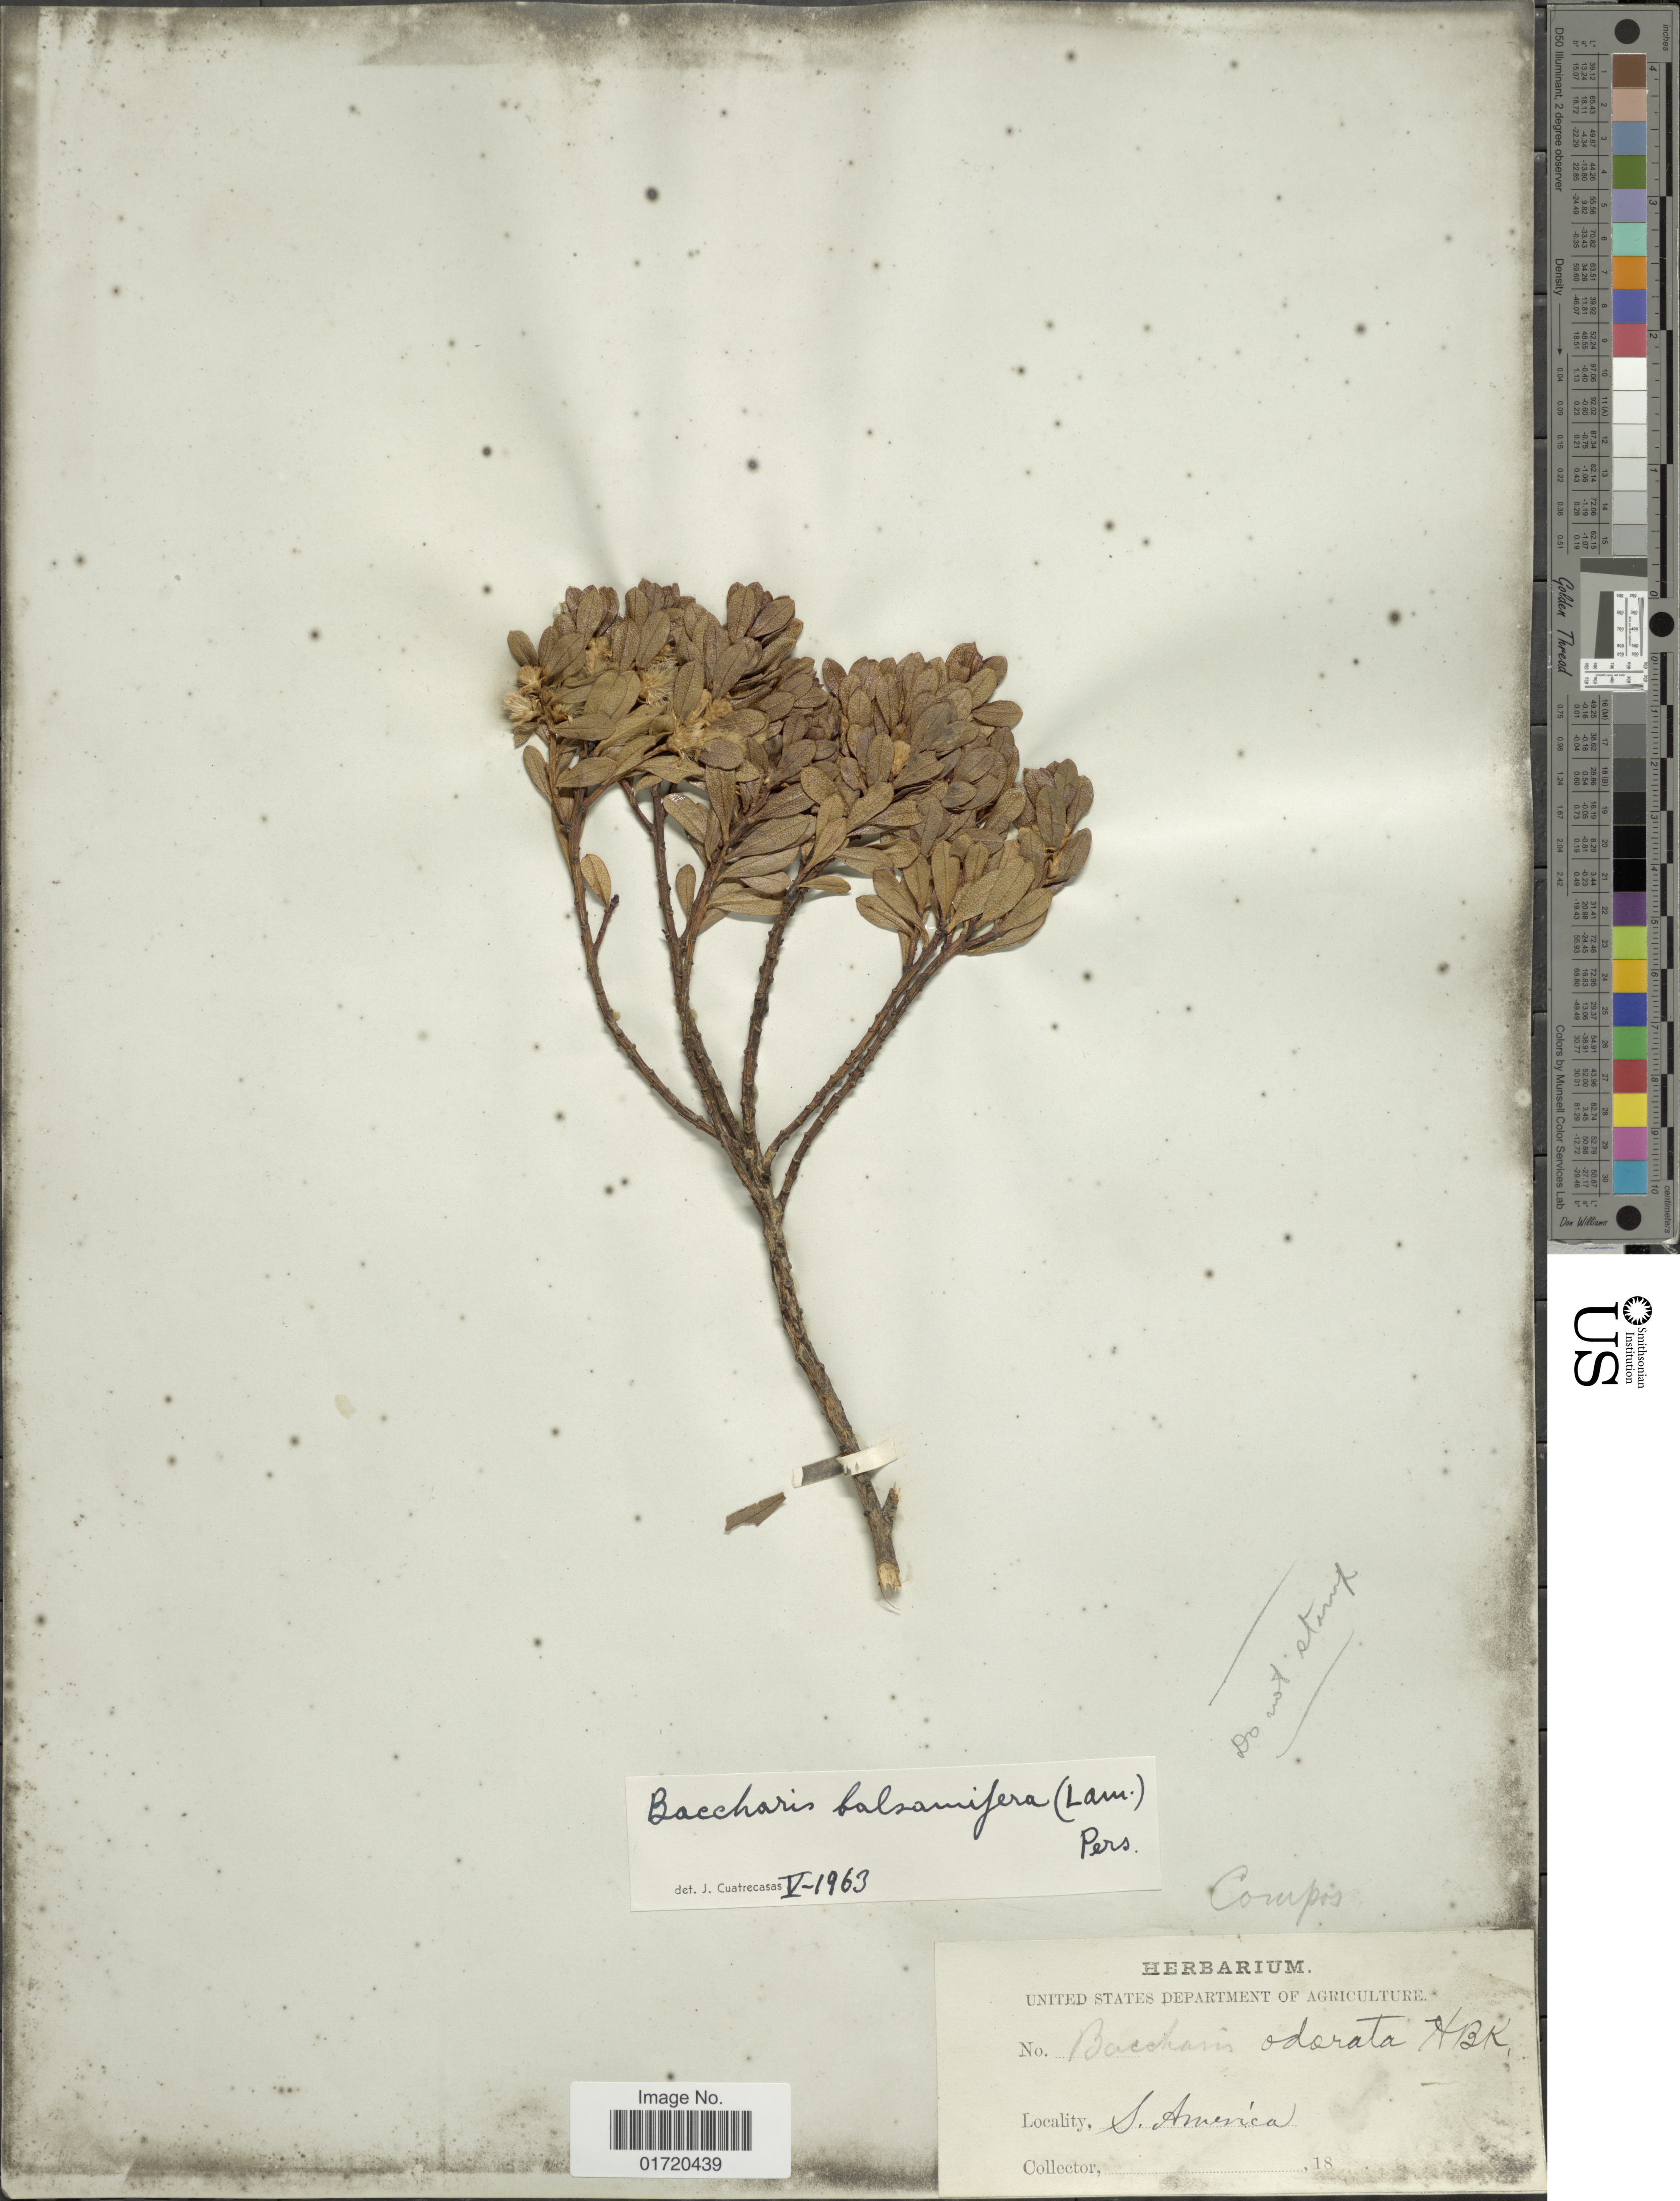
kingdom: Plantae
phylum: Tracheophyta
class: Magnoliopsida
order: Asterales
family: Asteraceae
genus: Baccharis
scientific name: Baccharis buxifolia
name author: (Lam.) Pers.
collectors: Facchini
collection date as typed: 18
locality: S. America.